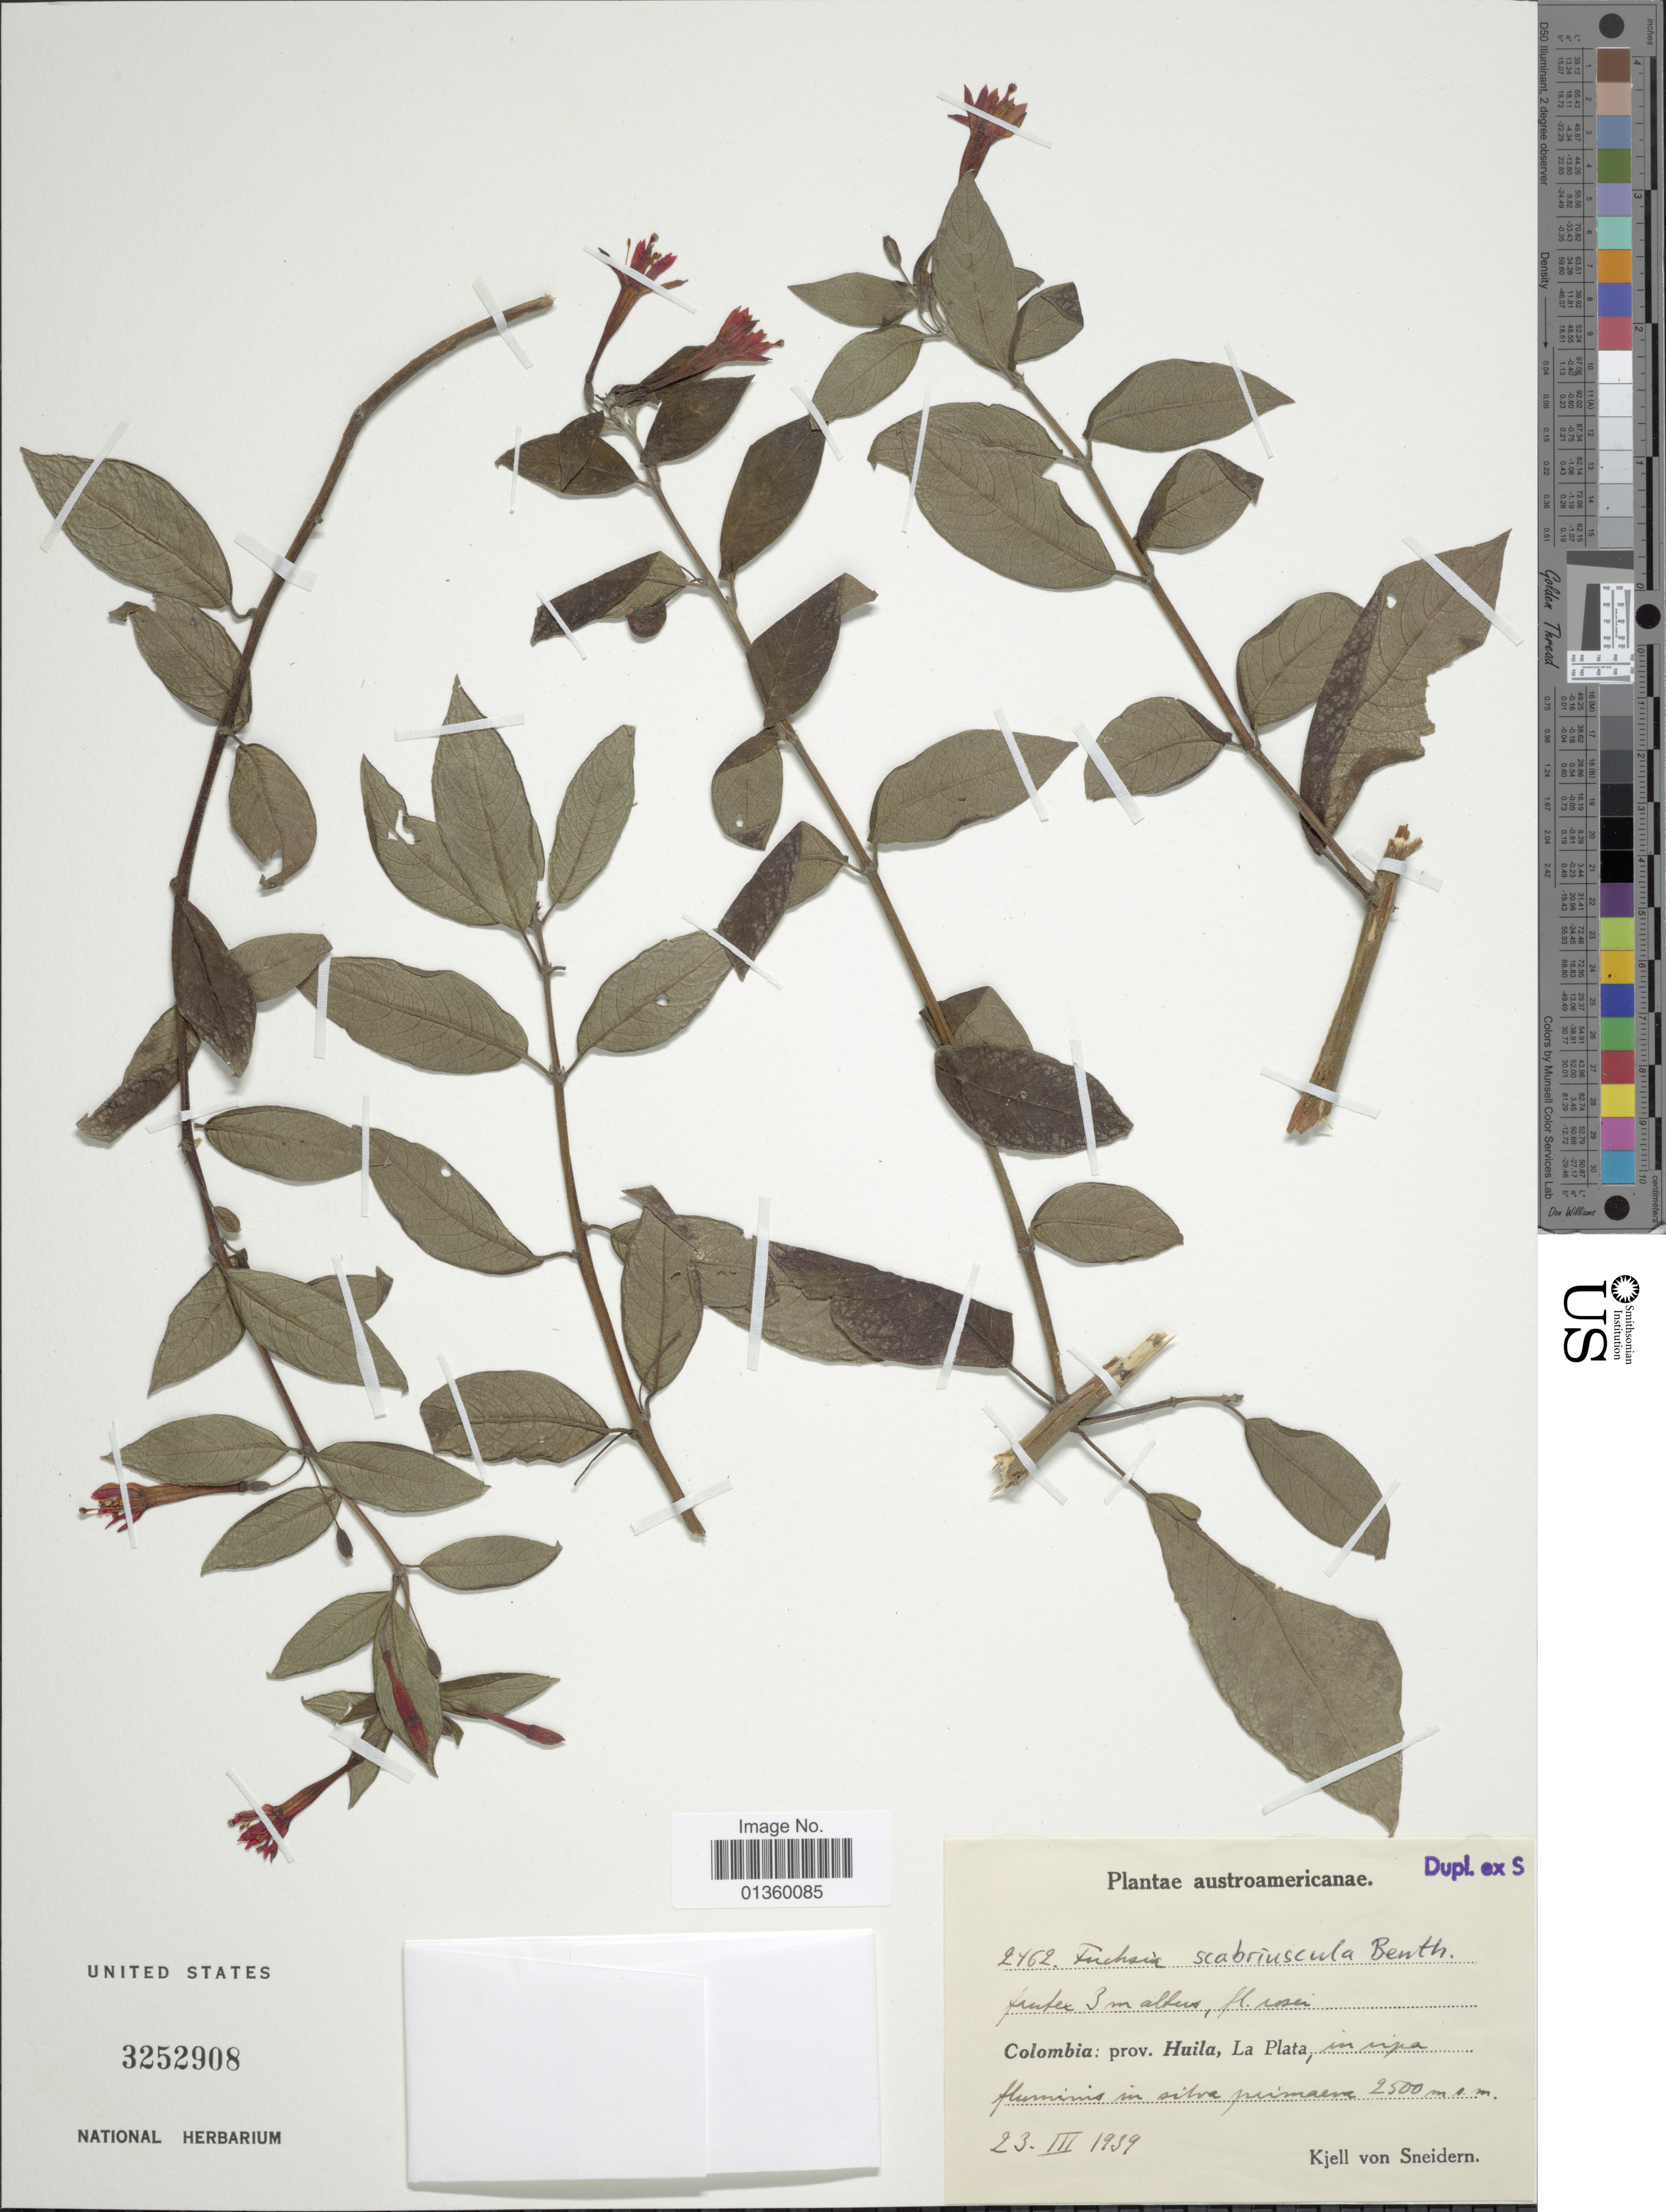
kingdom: Plantae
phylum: Tracheophyta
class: Magnoliopsida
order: Myrtales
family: Onagraceae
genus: Fuchsia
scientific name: Fuchsia scabriuscula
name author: Benth.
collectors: K. von Sneidern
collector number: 2462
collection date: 1939-03-23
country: Colombia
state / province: Huila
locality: La Plata, in ripa fluminis in silva primaerve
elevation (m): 2500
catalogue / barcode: US 3252908